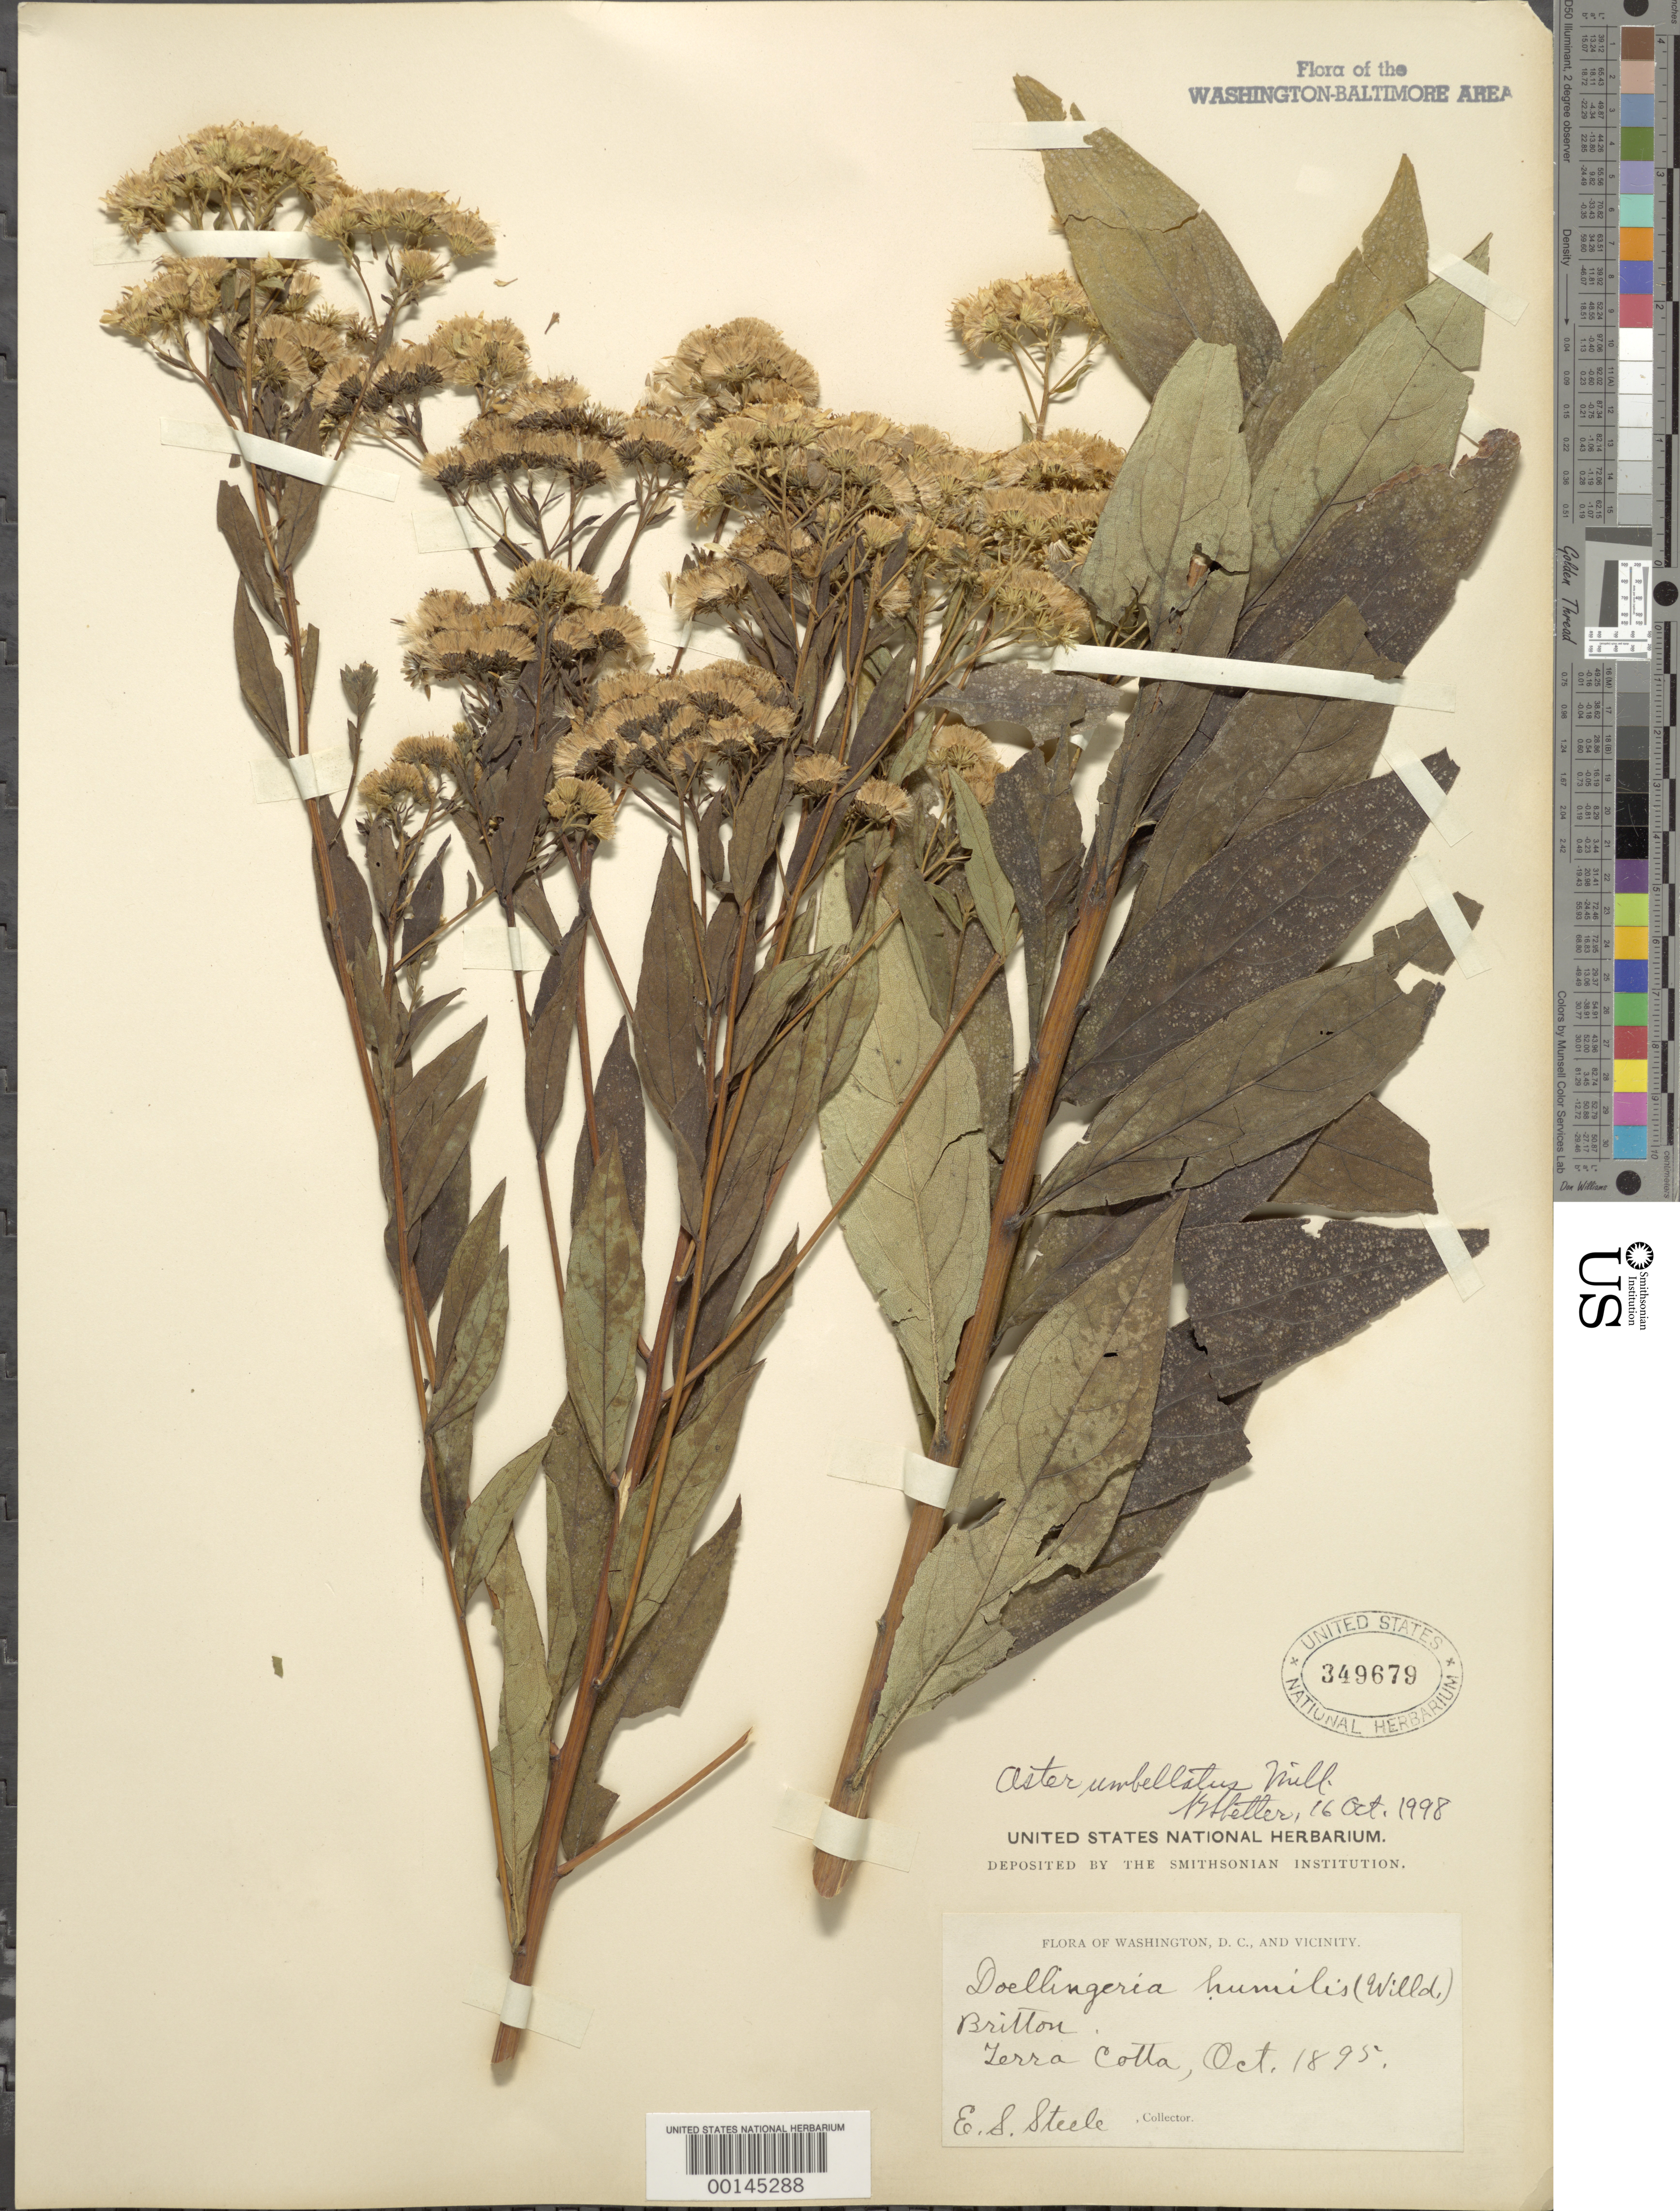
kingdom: Plantae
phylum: Tracheophyta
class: Magnoliopsida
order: Asterales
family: Asteraceae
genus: Doellingeria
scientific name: Doellingeria umbellata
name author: (Mill.) Nees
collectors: E. Steele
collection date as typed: Oct 1895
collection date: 1895-10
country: United States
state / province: District of Columbia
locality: Terra Cotta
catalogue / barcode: US 349679